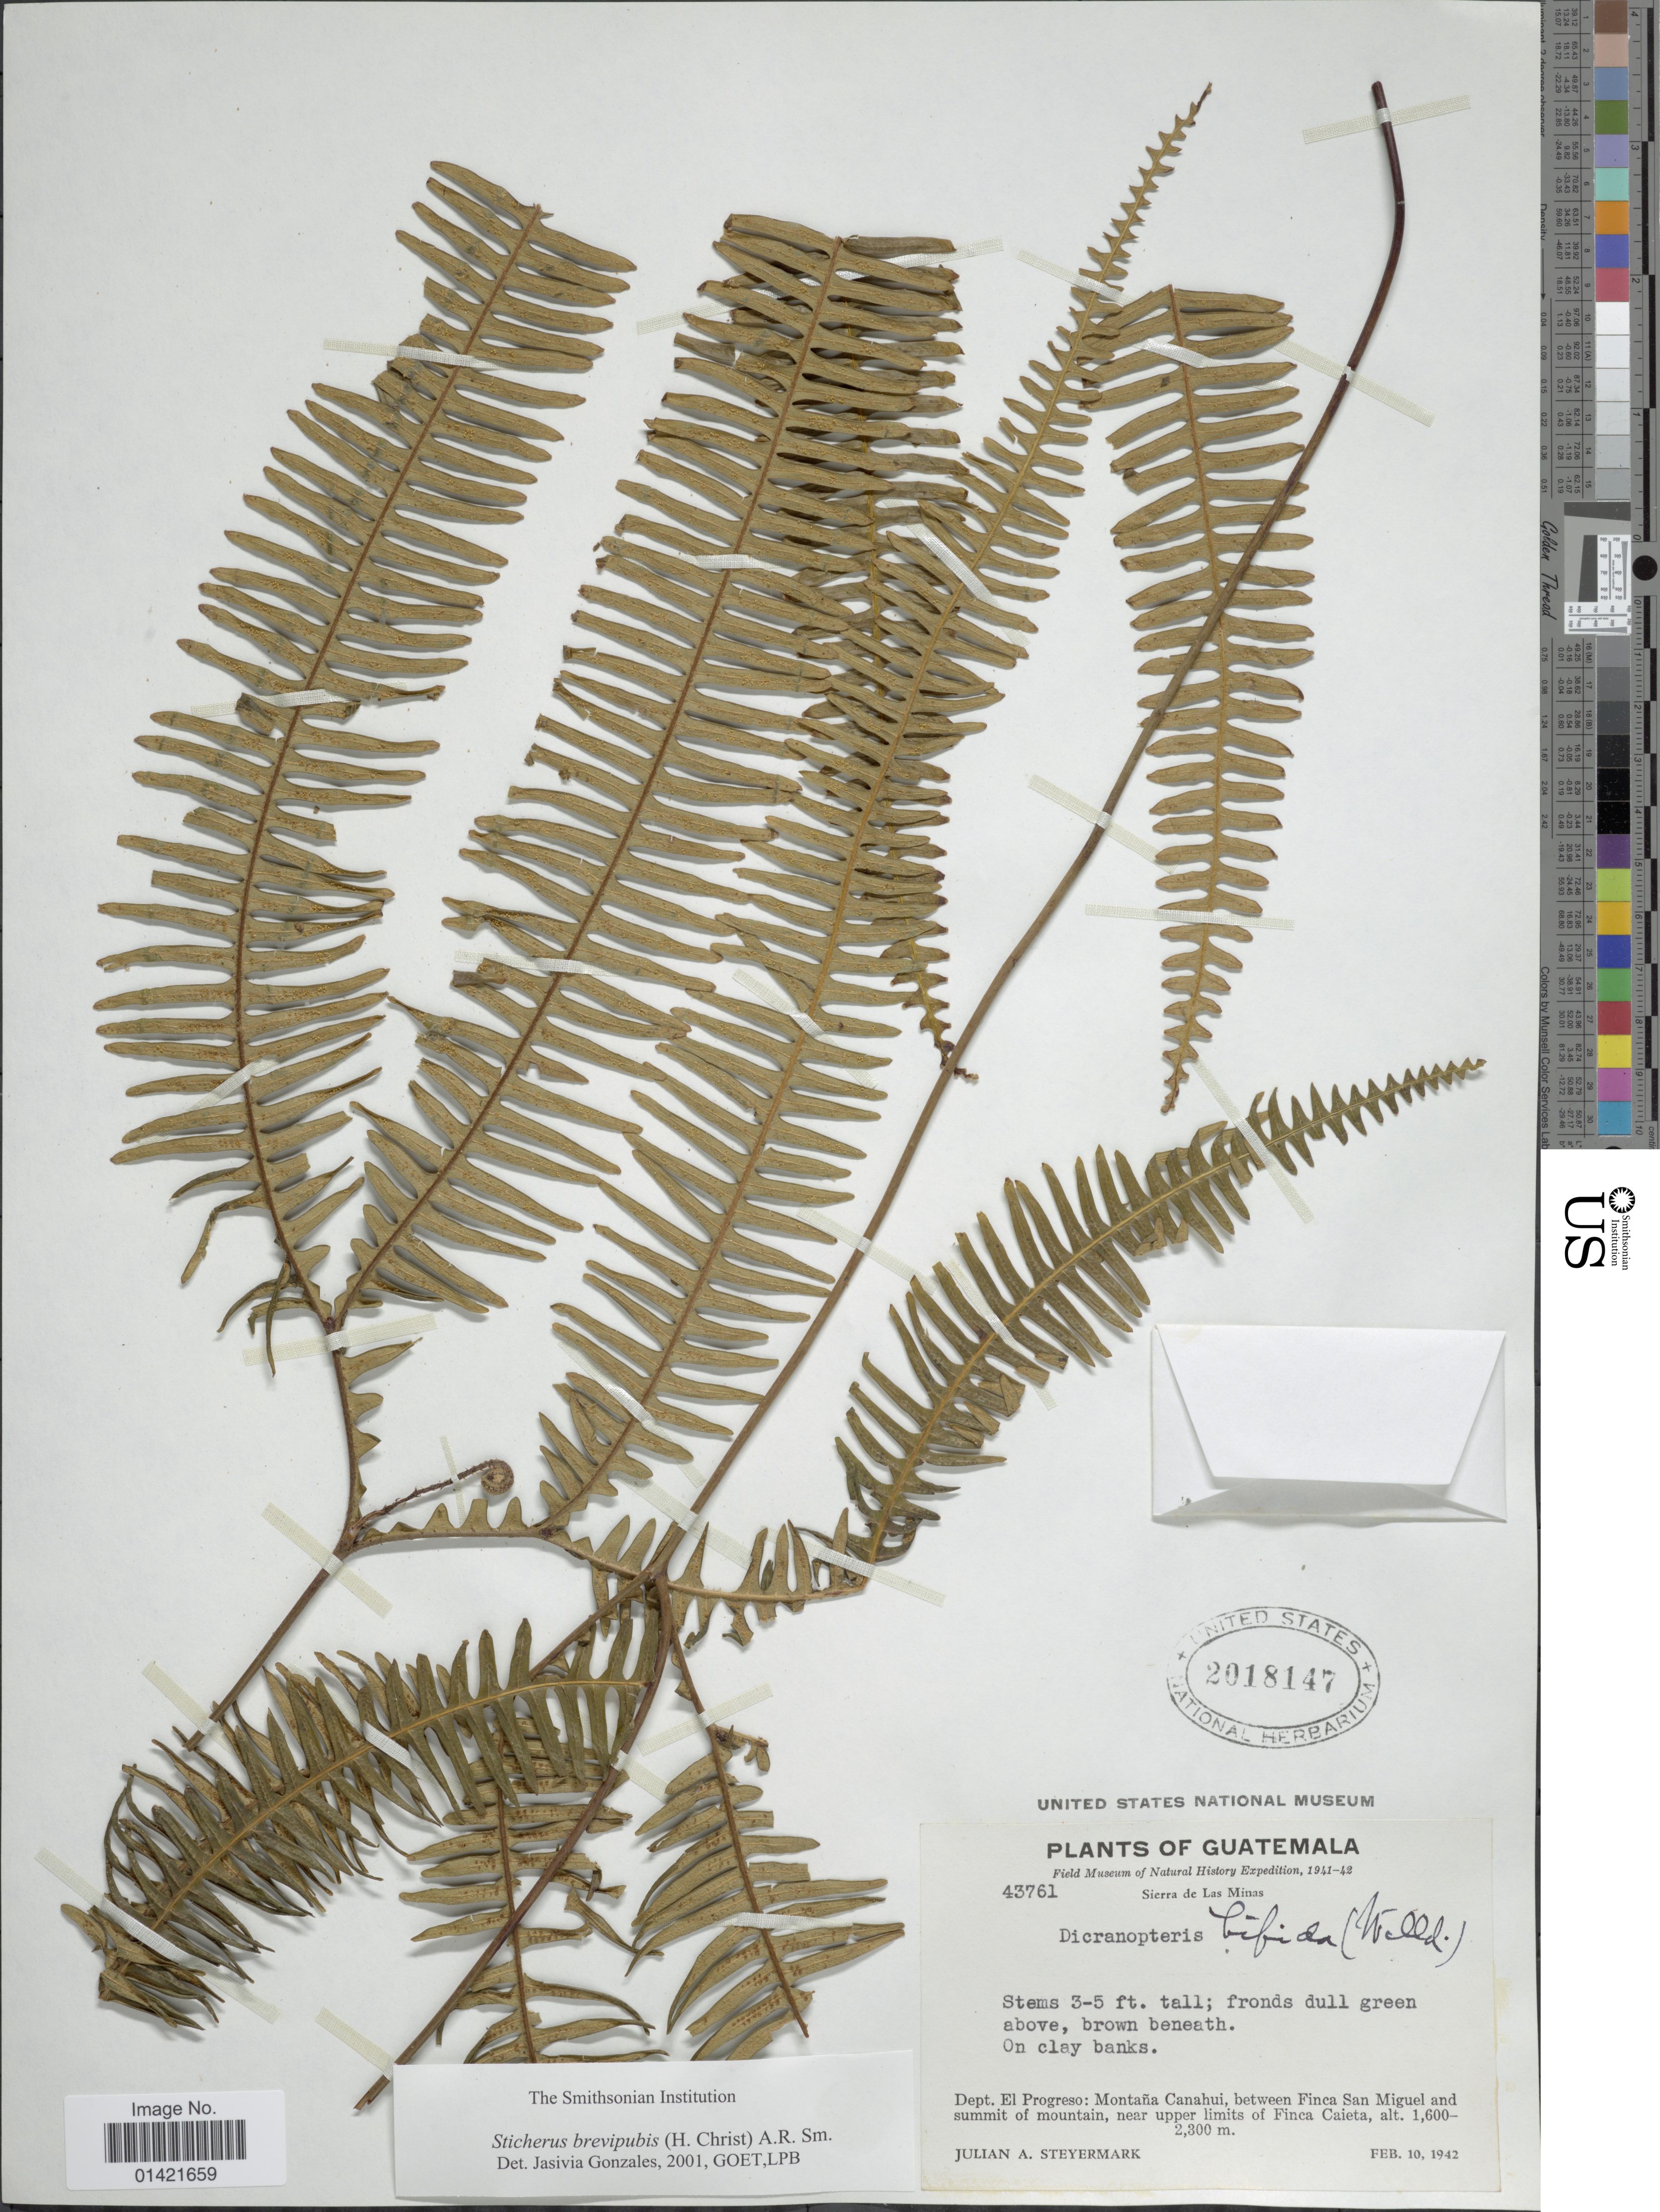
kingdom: Plantae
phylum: Tracheophyta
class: Polypodiopsida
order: Gleicheniales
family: Gleicheniaceae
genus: Sticherus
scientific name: Sticherus fulvus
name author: (Desv.) Ching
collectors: J. Steyermark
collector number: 43761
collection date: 1942-02-10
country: Guatemala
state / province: El Progreso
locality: Montana Canahui, between Finca San Miguel and summit of mountain, near upper limits of Finca Caieta.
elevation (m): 1600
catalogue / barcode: US 2018147